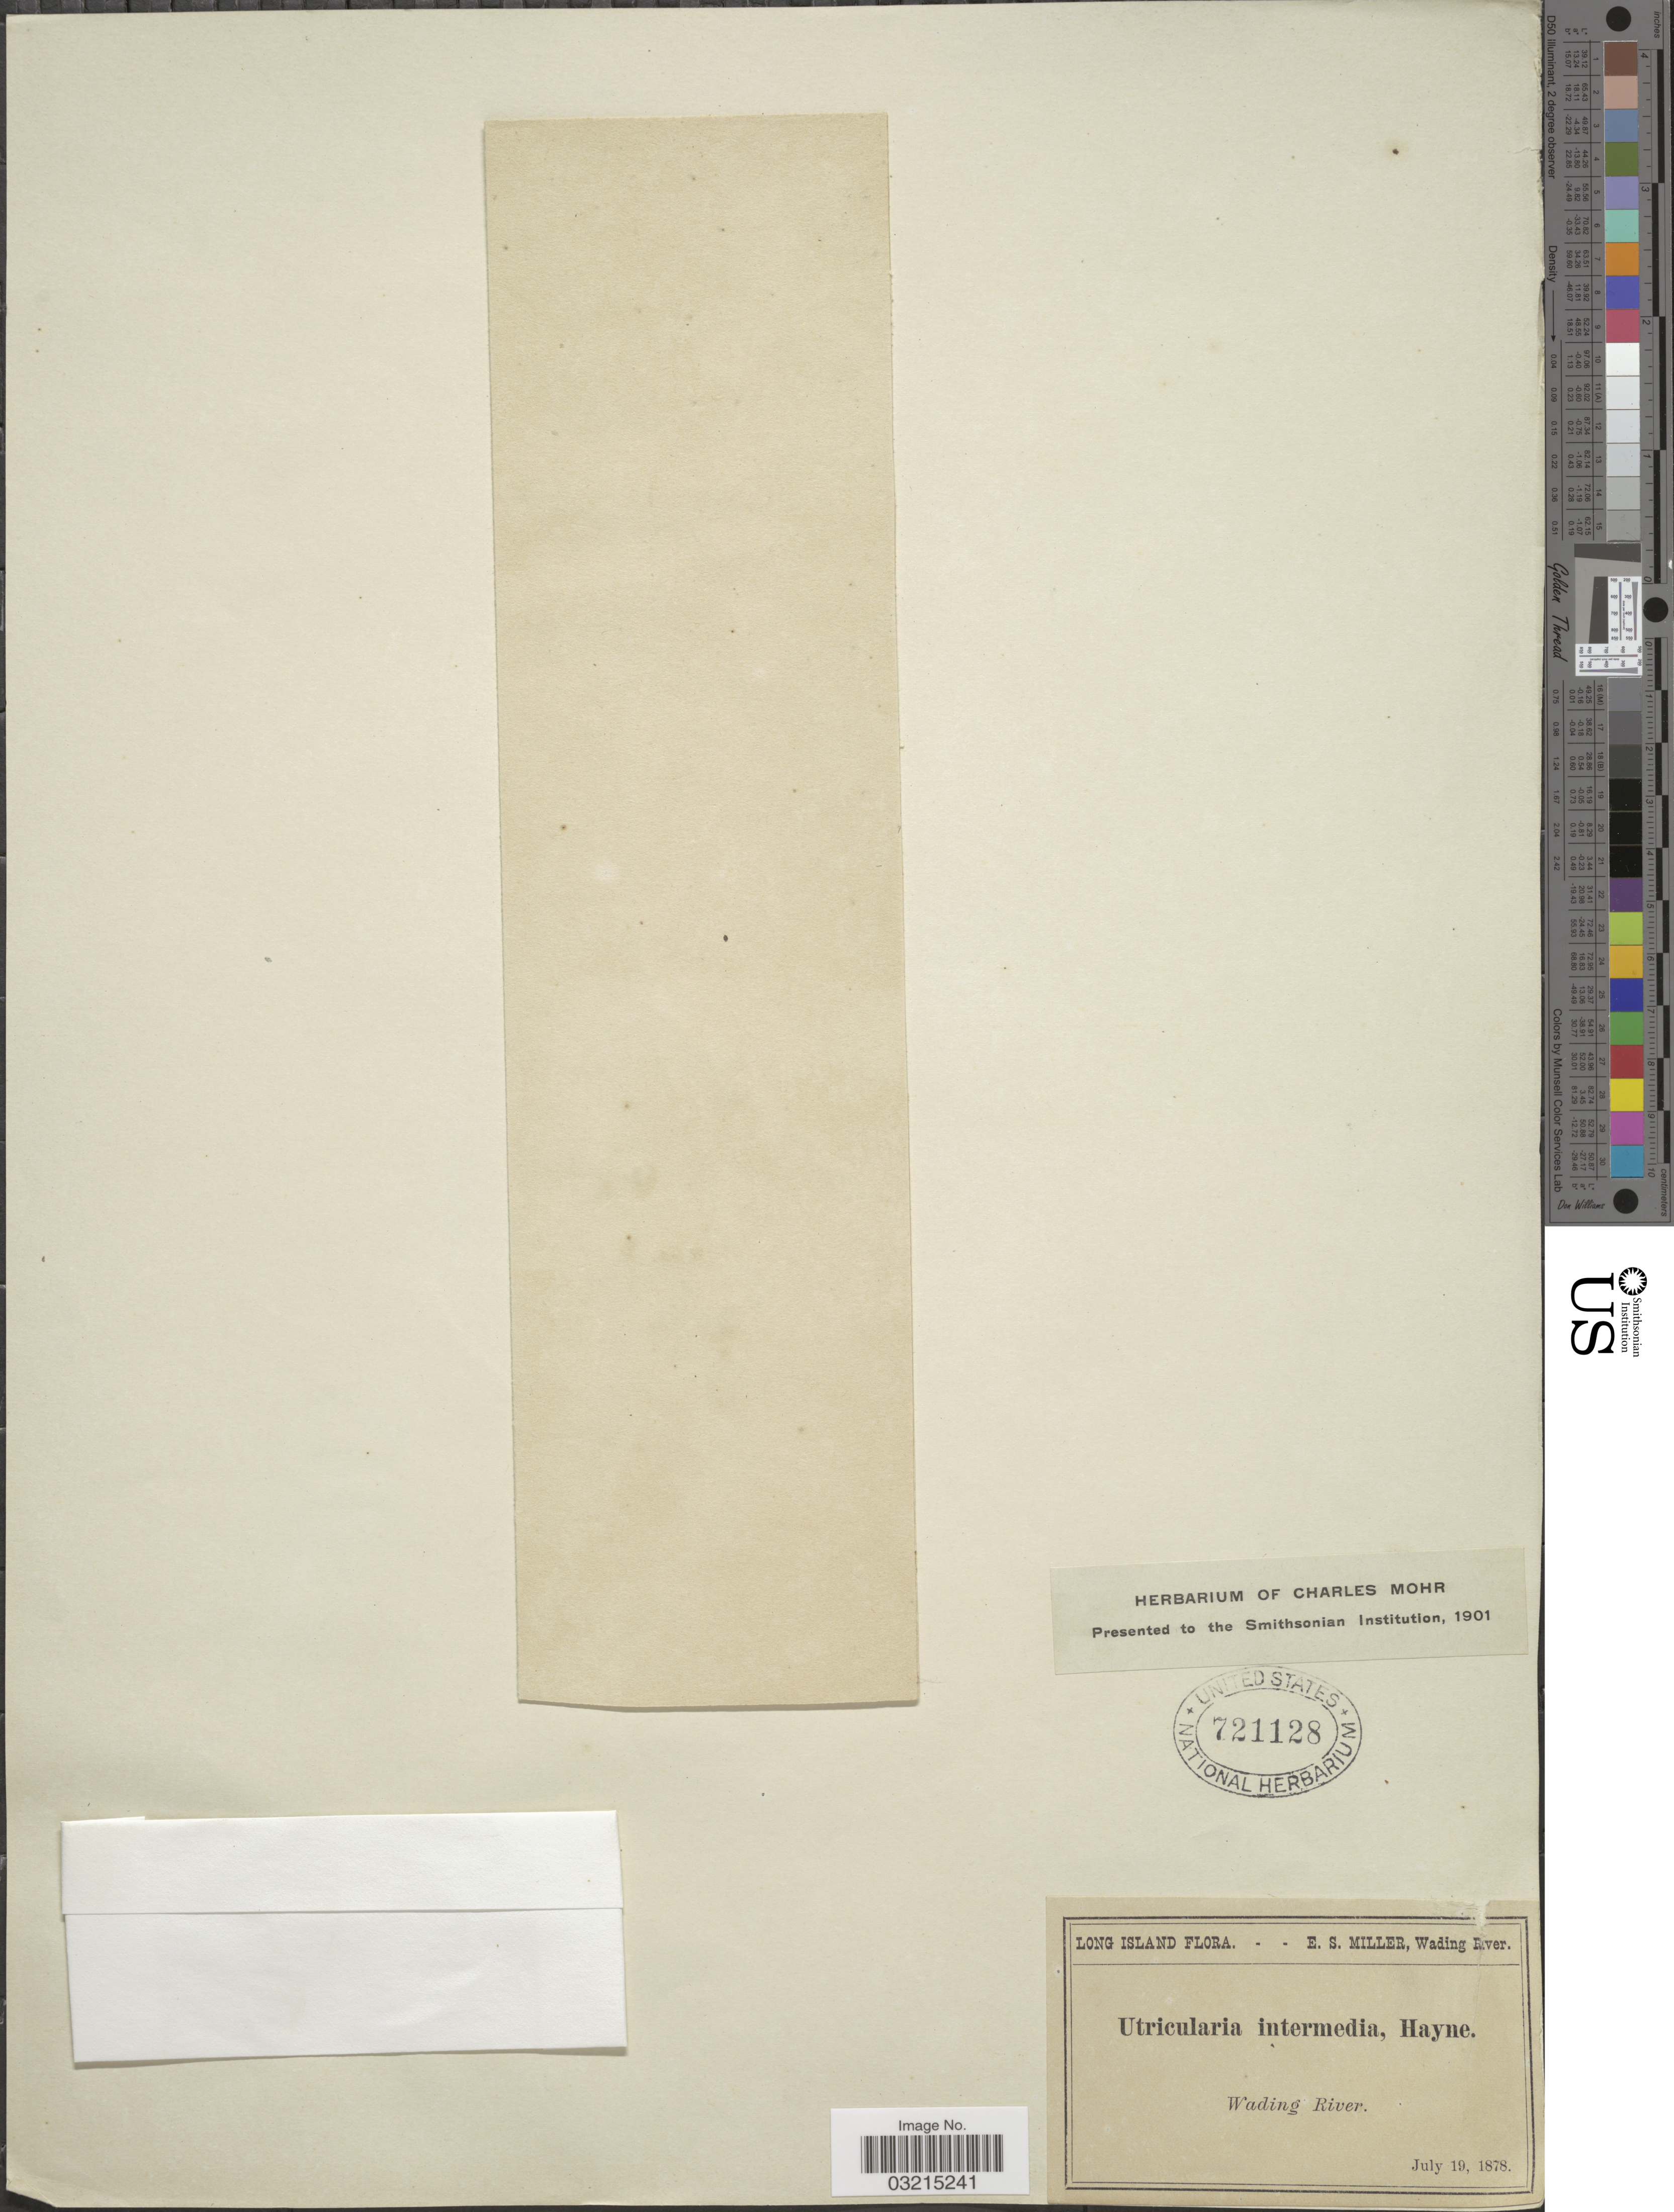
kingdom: Plantae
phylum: Tracheophyta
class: Magnoliopsida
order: Lamiales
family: Lentibulariaceae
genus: Utricularia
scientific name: Utricularia intermedia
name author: Hayne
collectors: E. S. Miller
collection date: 1978-07-19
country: United States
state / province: New York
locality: Long Island. Wading River.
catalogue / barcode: US 721128